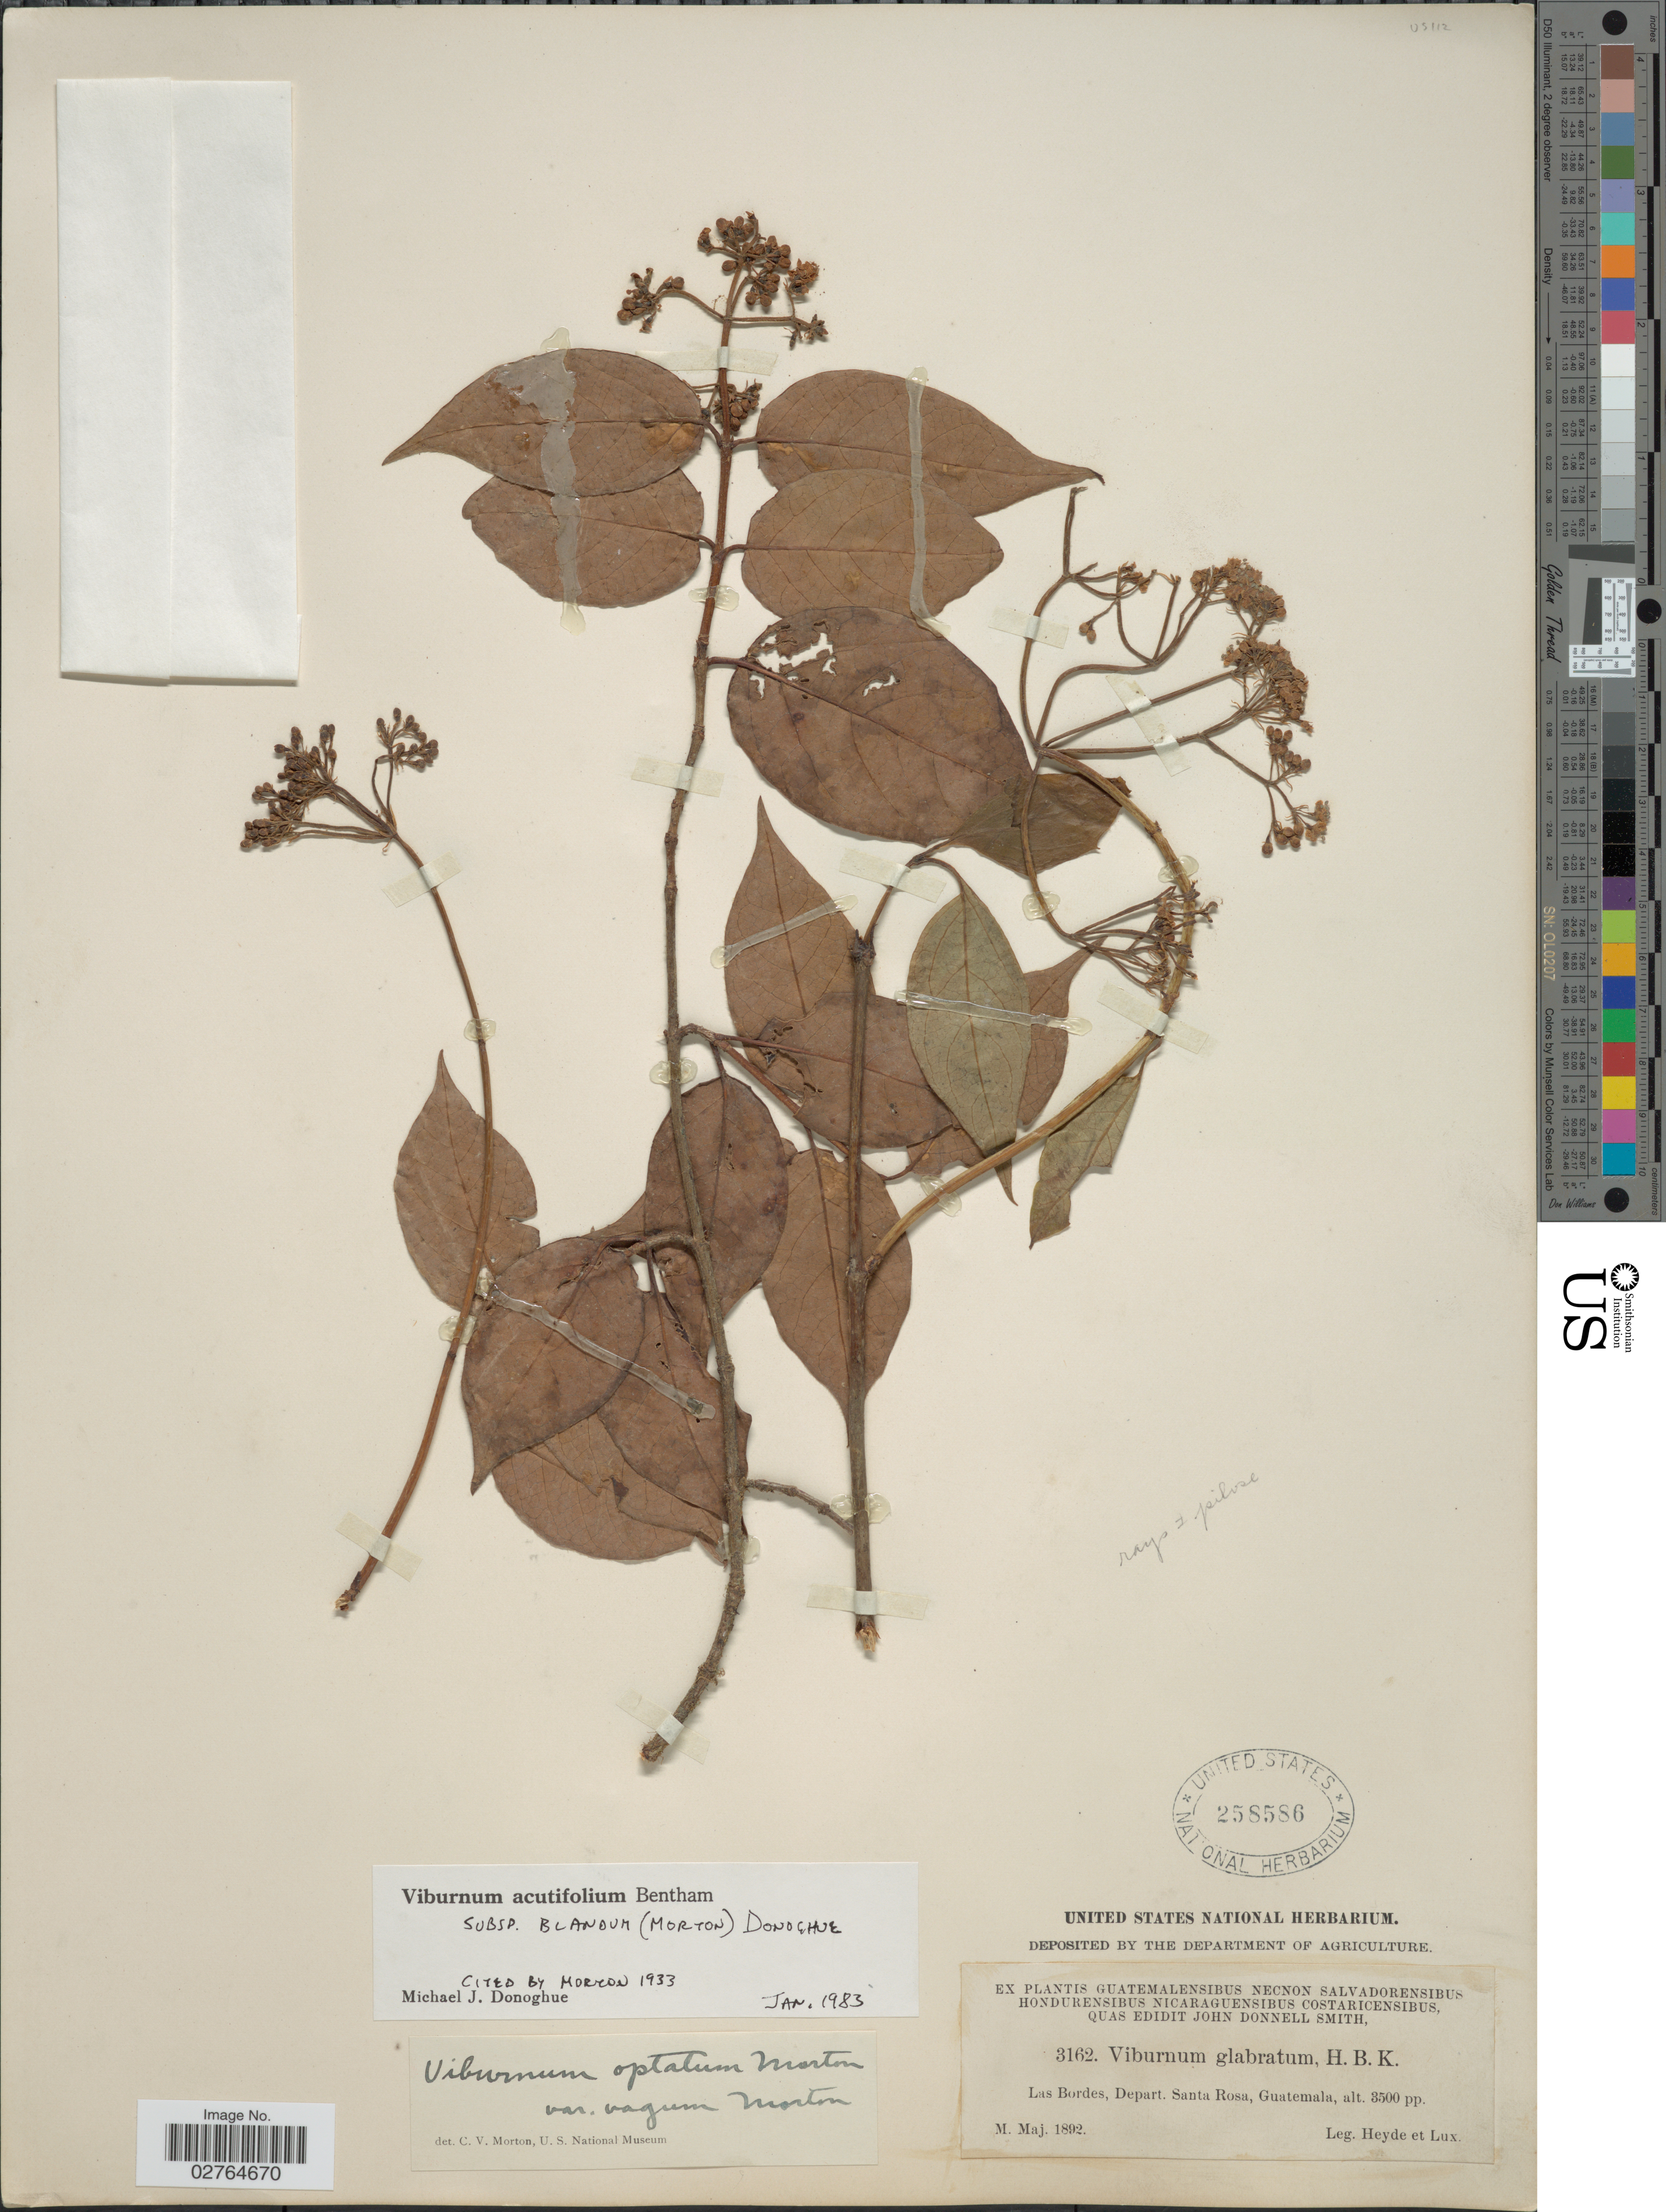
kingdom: Plantae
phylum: Tracheophyta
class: Magnoliopsida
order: Dipsacales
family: Viburnaceae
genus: Viburnum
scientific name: Viburnum acutifolium subsp. blandum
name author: (C.V. Morton) Villarreal & A.E. Estrada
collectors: Heyde & Lux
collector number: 3162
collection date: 1892-05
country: Guatemala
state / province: Santa Rosa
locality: Las Bordes, Depart. Santa Rosa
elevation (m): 1067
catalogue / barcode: US 258586